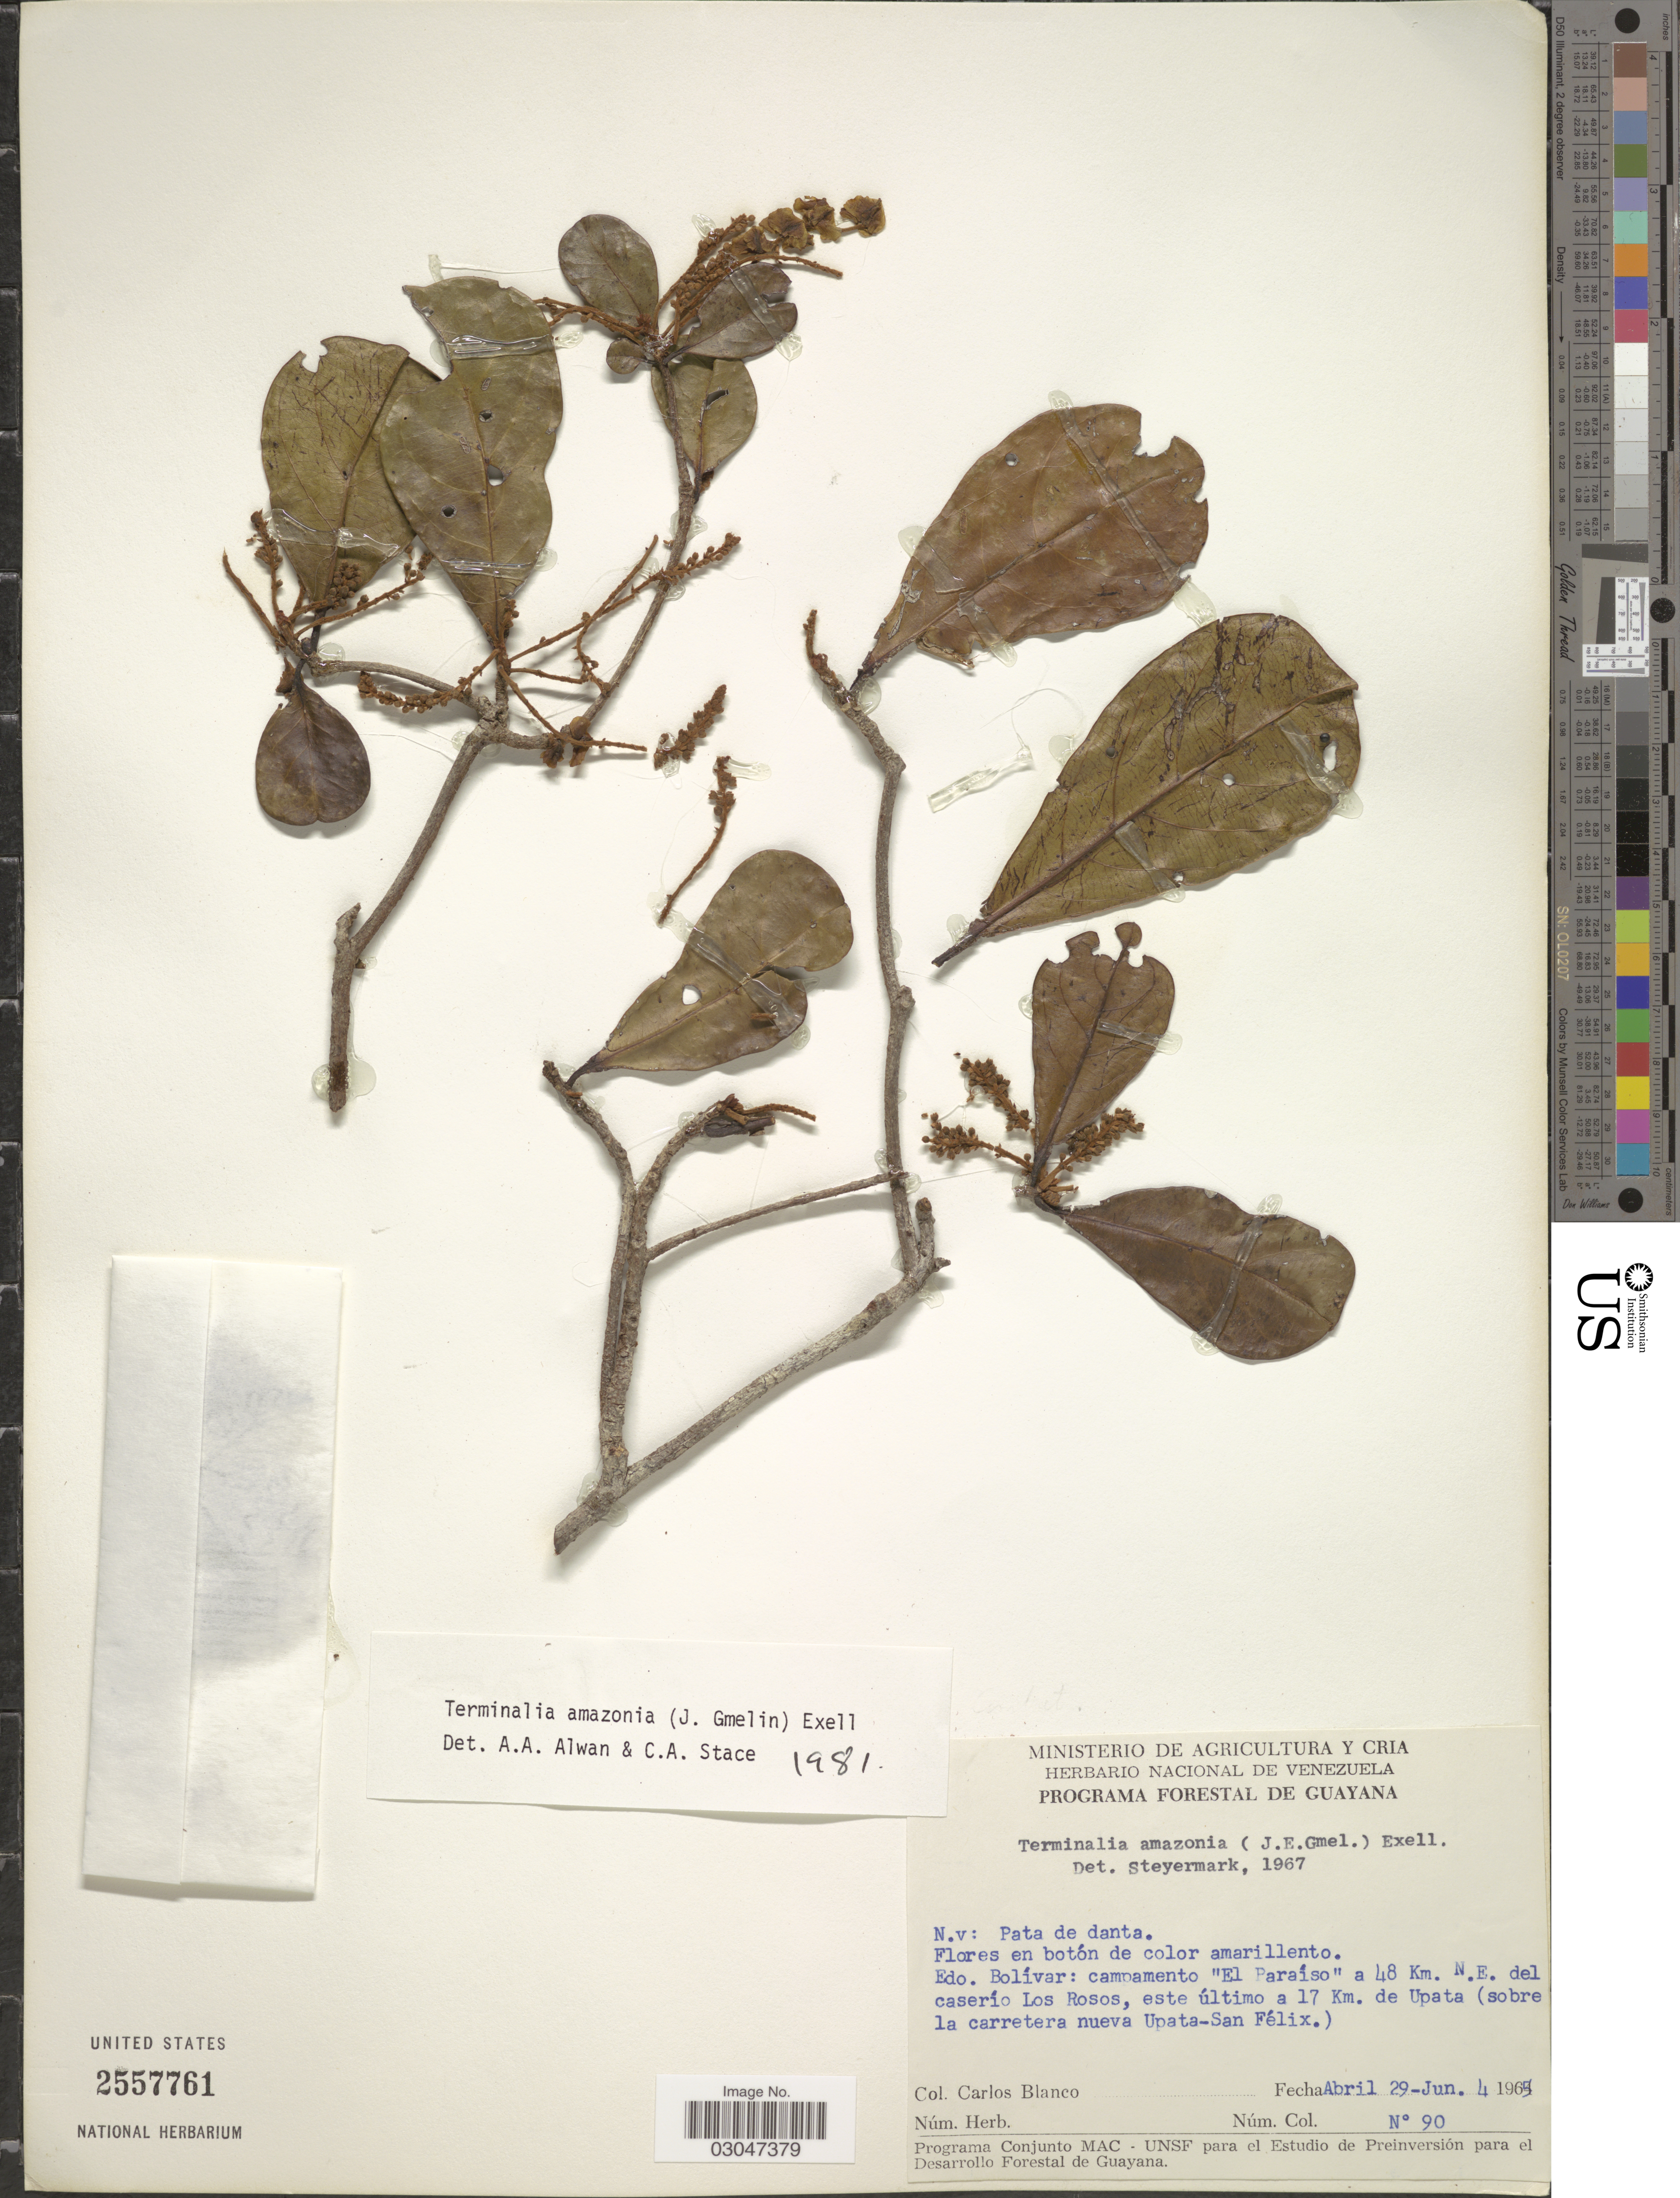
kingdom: Plantae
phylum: Tracheophyta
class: Magnoliopsida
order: Myrtales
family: Combretaceae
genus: Terminalia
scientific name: Terminalia amazonia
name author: (J.F. Gmel.) Exell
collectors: C. Blanco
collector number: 90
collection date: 1965-04-29/1965-06-04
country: Venezuela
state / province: Bolivar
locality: Campamento 'El Paraíso' a 48 Km. N.E. del caserío Los Rosos, este último a 17 Km. de Upata )sobre la carretera nueva Upata-San Félix).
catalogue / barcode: US 2557761